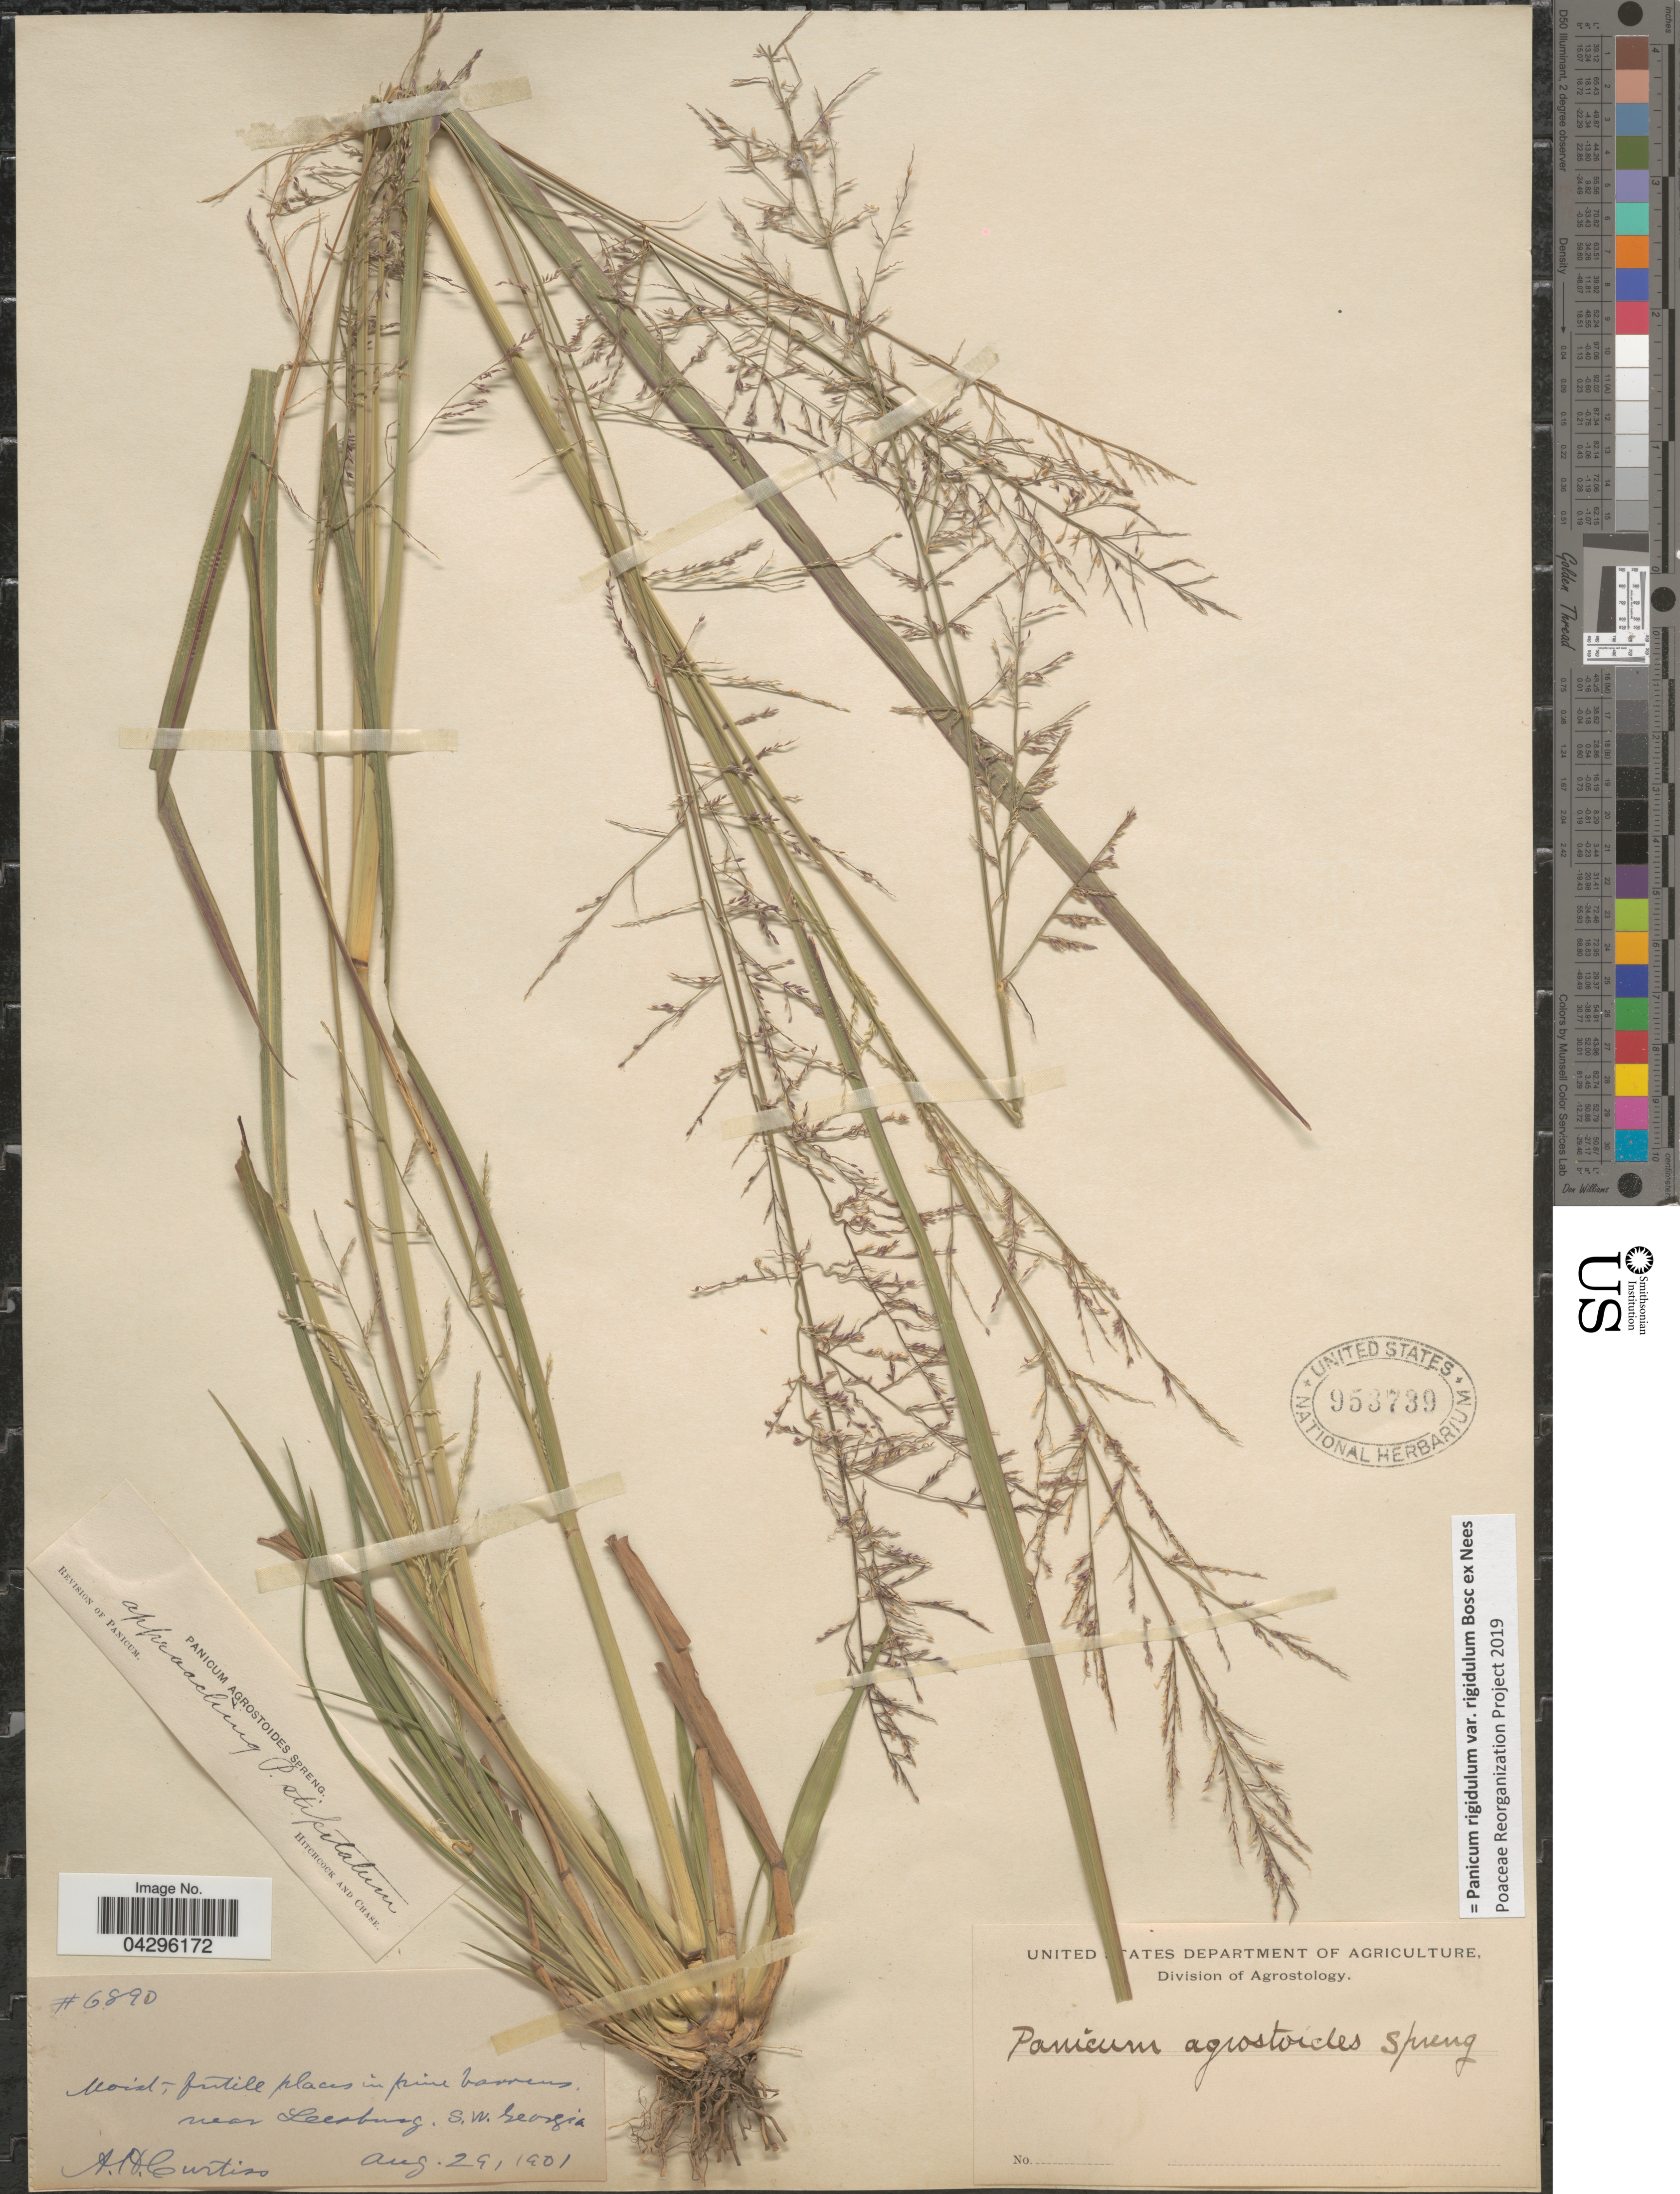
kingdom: Plantae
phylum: Tracheophyta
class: Liliopsida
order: Poales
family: Poaceae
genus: Panicum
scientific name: Panicum rigidulum var. rigidulum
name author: Bosc ex Nees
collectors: A. H. Curtiss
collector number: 6890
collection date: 1901-08-29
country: United States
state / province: Georgia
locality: In pine barrens, near Leesburg, S.W. Georgia.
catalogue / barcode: US 953739